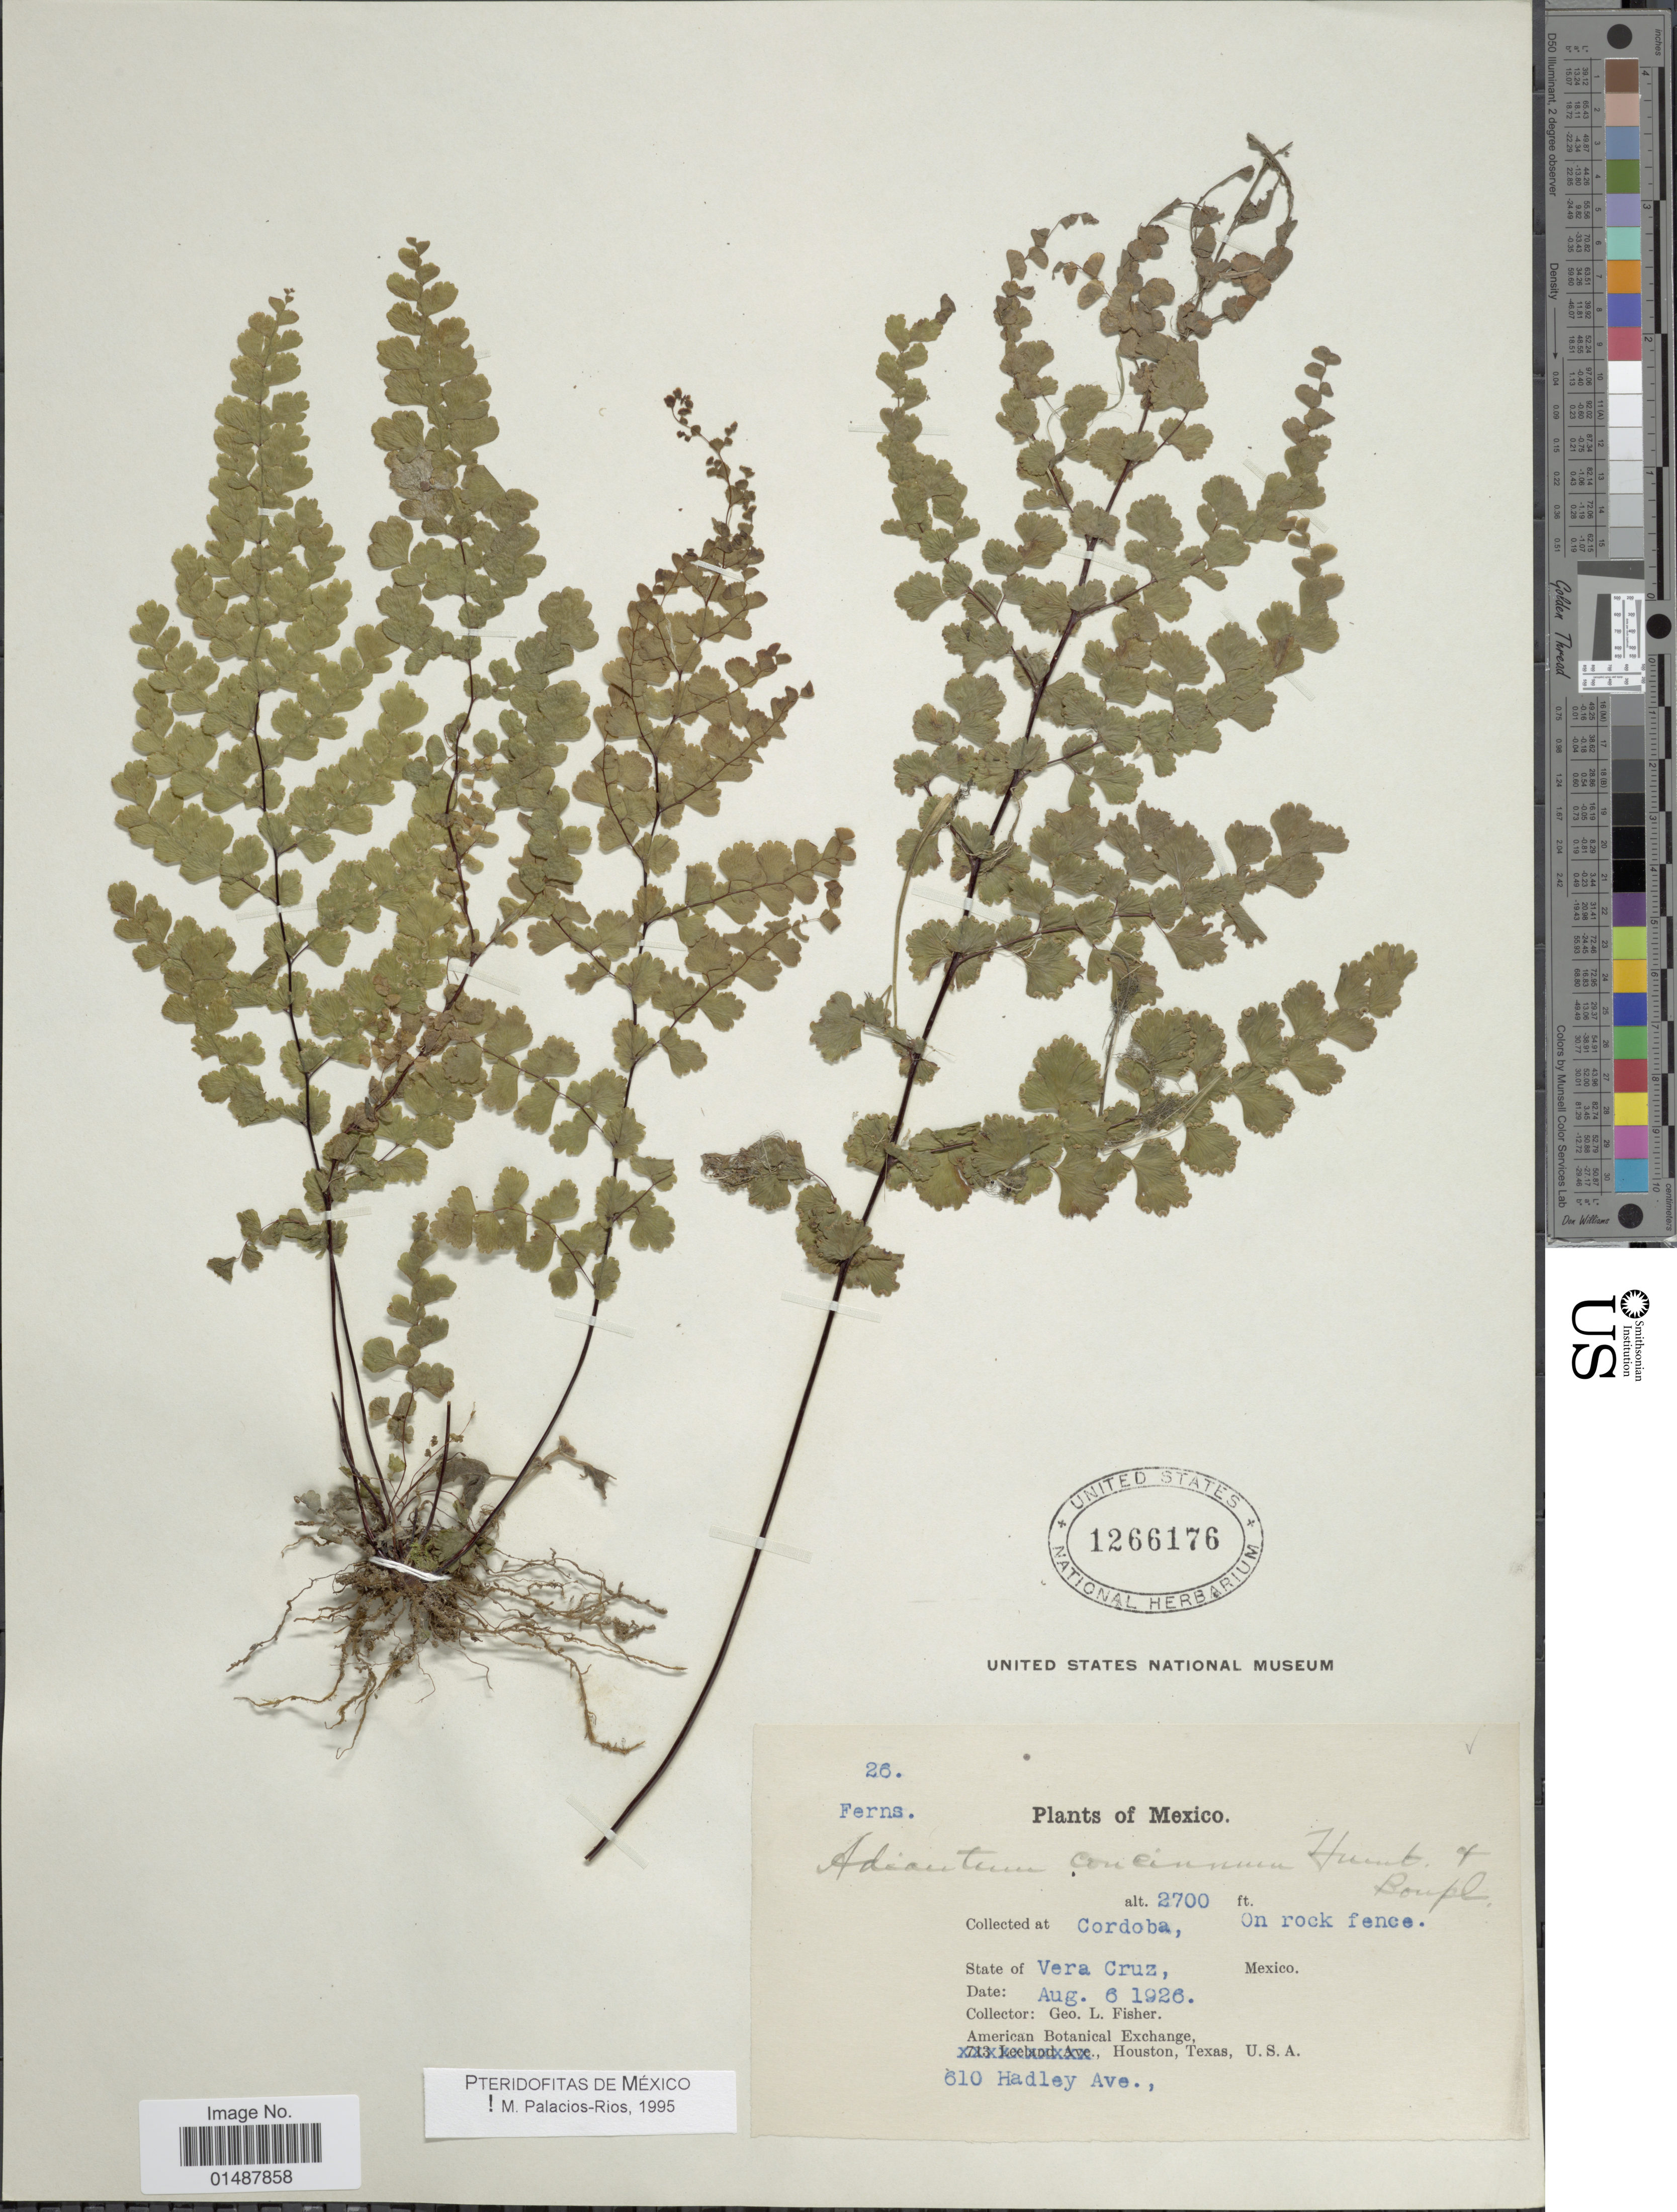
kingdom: Plantae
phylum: Tracheophyta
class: Polypodiopsida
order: Polypodiales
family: Pteridaceae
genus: Adiantum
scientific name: Adiantum concinnum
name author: Humb. & Bonpl. ex Willd.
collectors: G. L. Fisher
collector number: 26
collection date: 1926-08-06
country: Mexico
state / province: Veracruz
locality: Cordoba, State of Vera Cruz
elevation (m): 823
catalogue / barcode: US 1266176